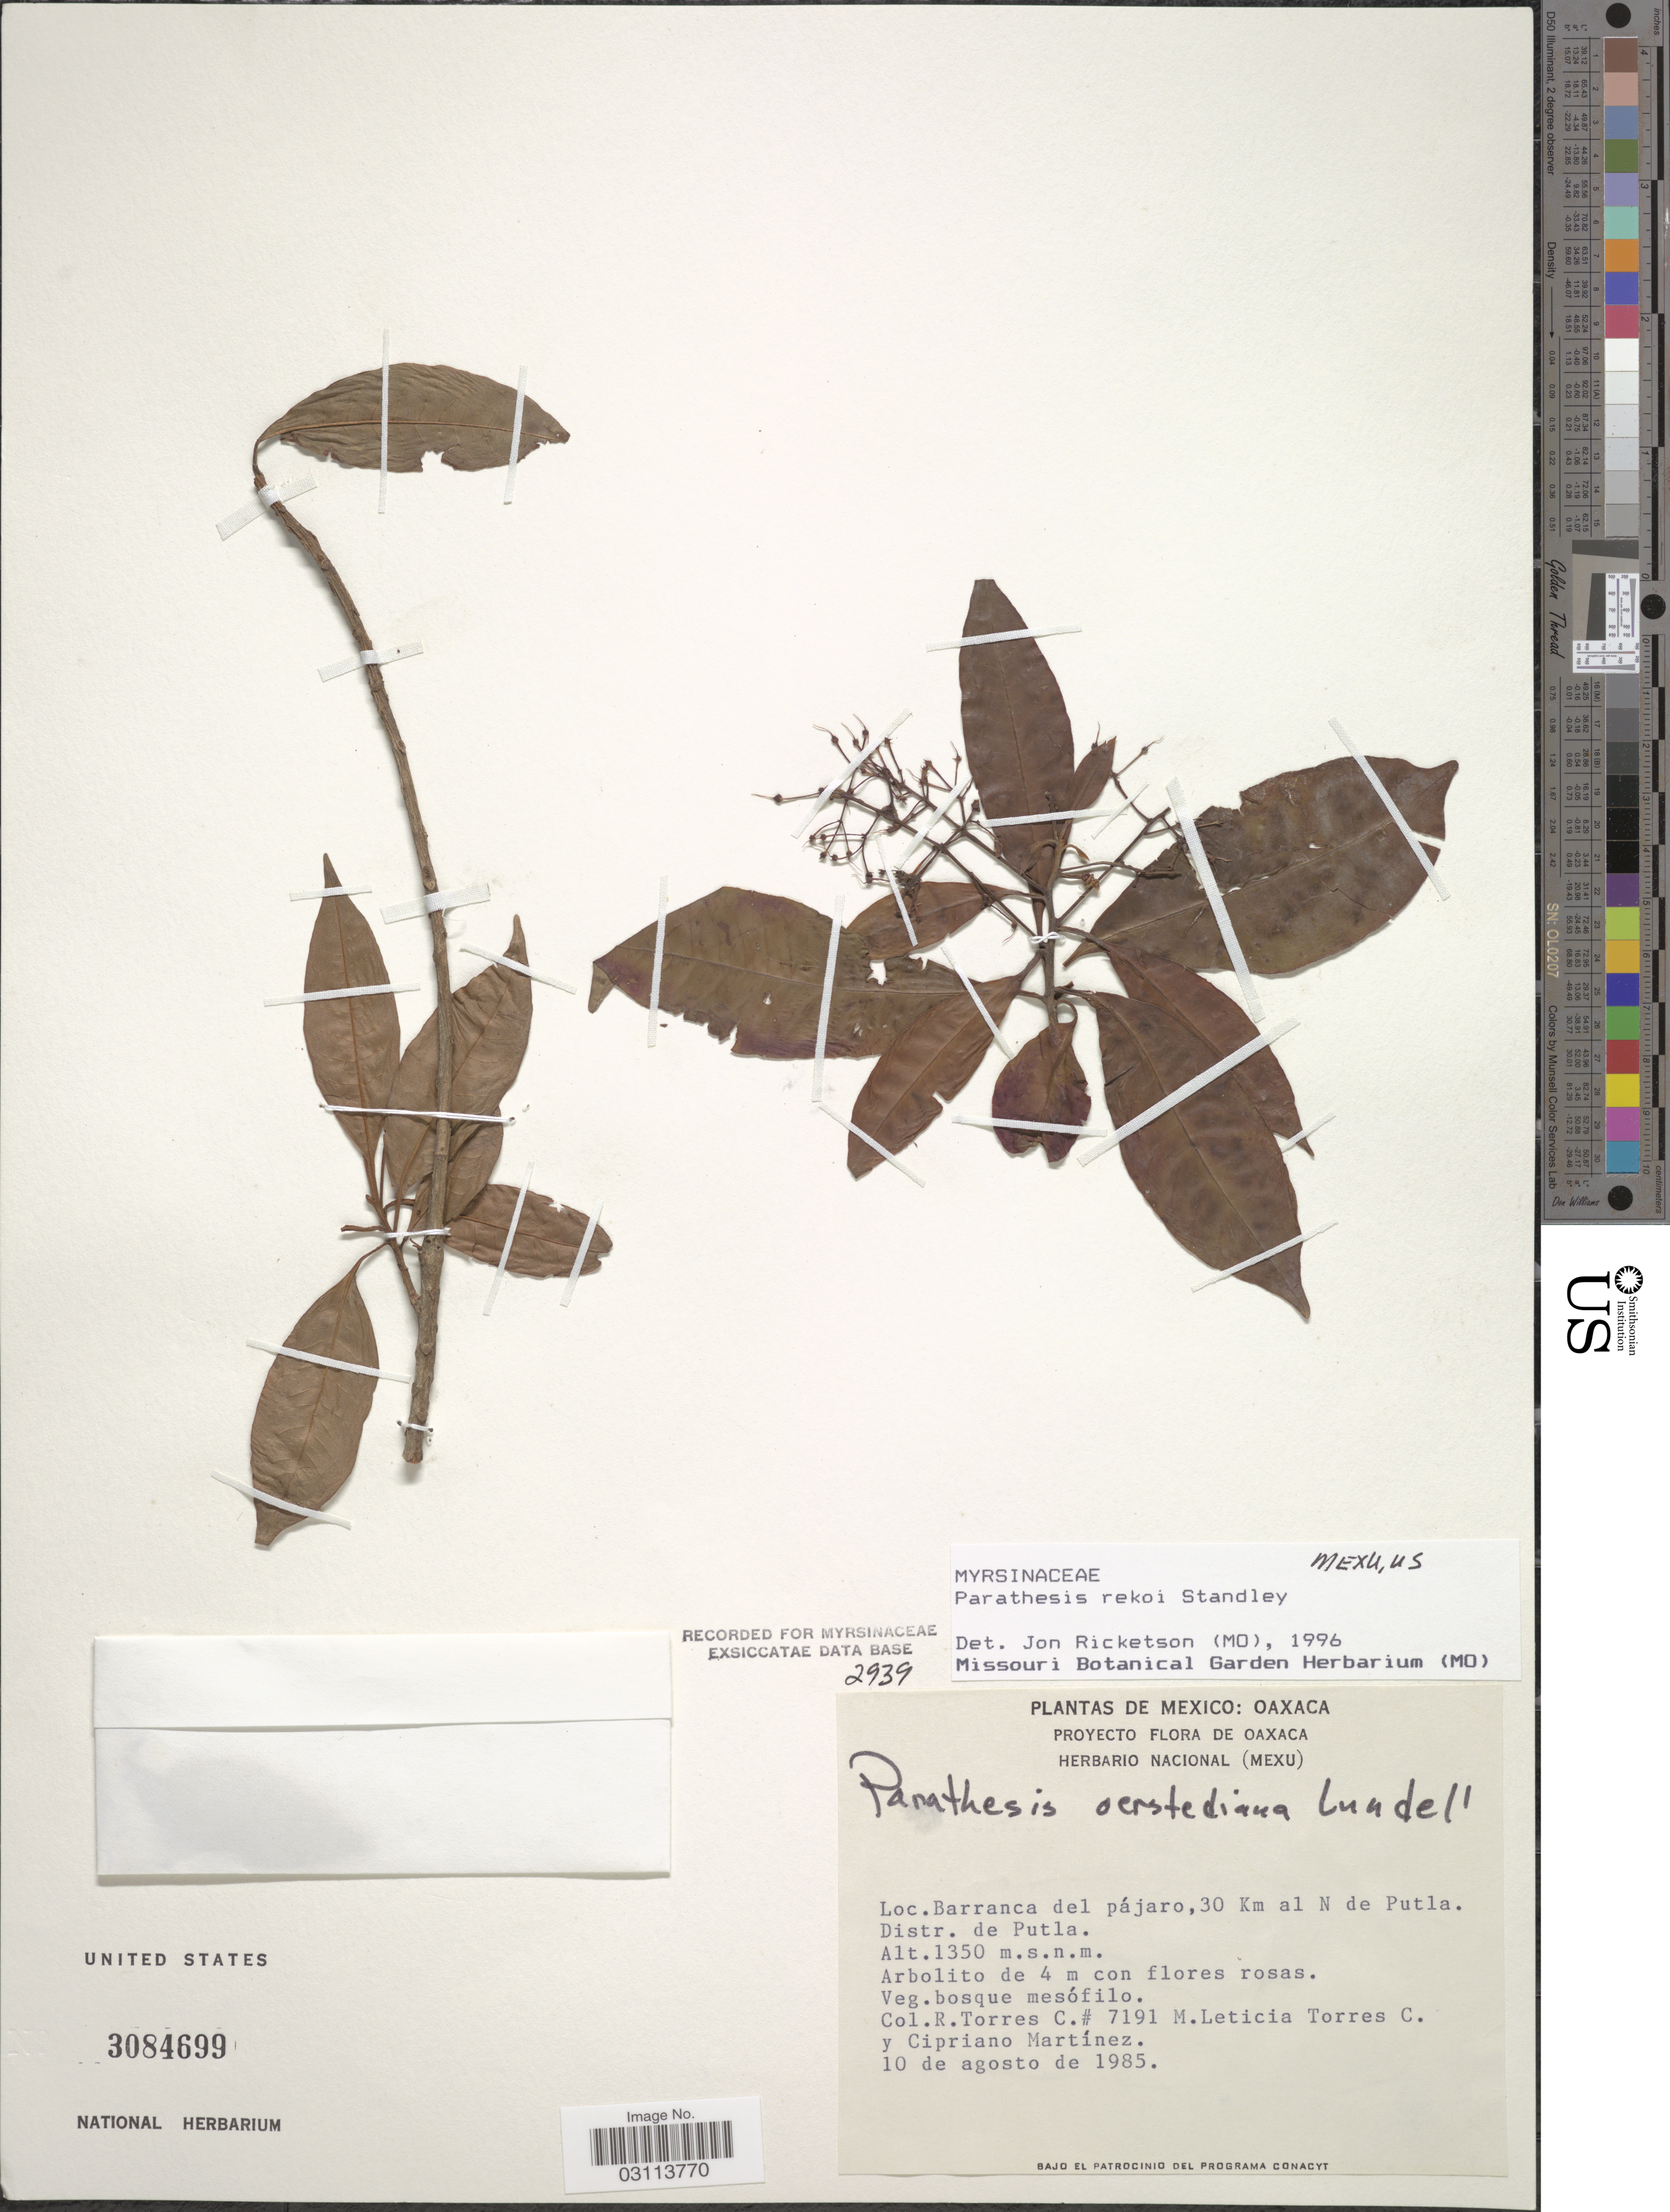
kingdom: Plantae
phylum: Tracheophyta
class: Magnoliopsida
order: Ericales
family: Primulaceae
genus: Parathesis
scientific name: Parathesis rekoi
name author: Standl.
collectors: R. Torres C., M. L. Torres Colin & C. Martínez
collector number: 7191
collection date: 1985-08-10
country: Mexico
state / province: Oaxaca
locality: Barranca del pájaro, 30 Km al N de Putla. Distr. de Putla.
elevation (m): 1350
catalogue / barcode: US 3084699